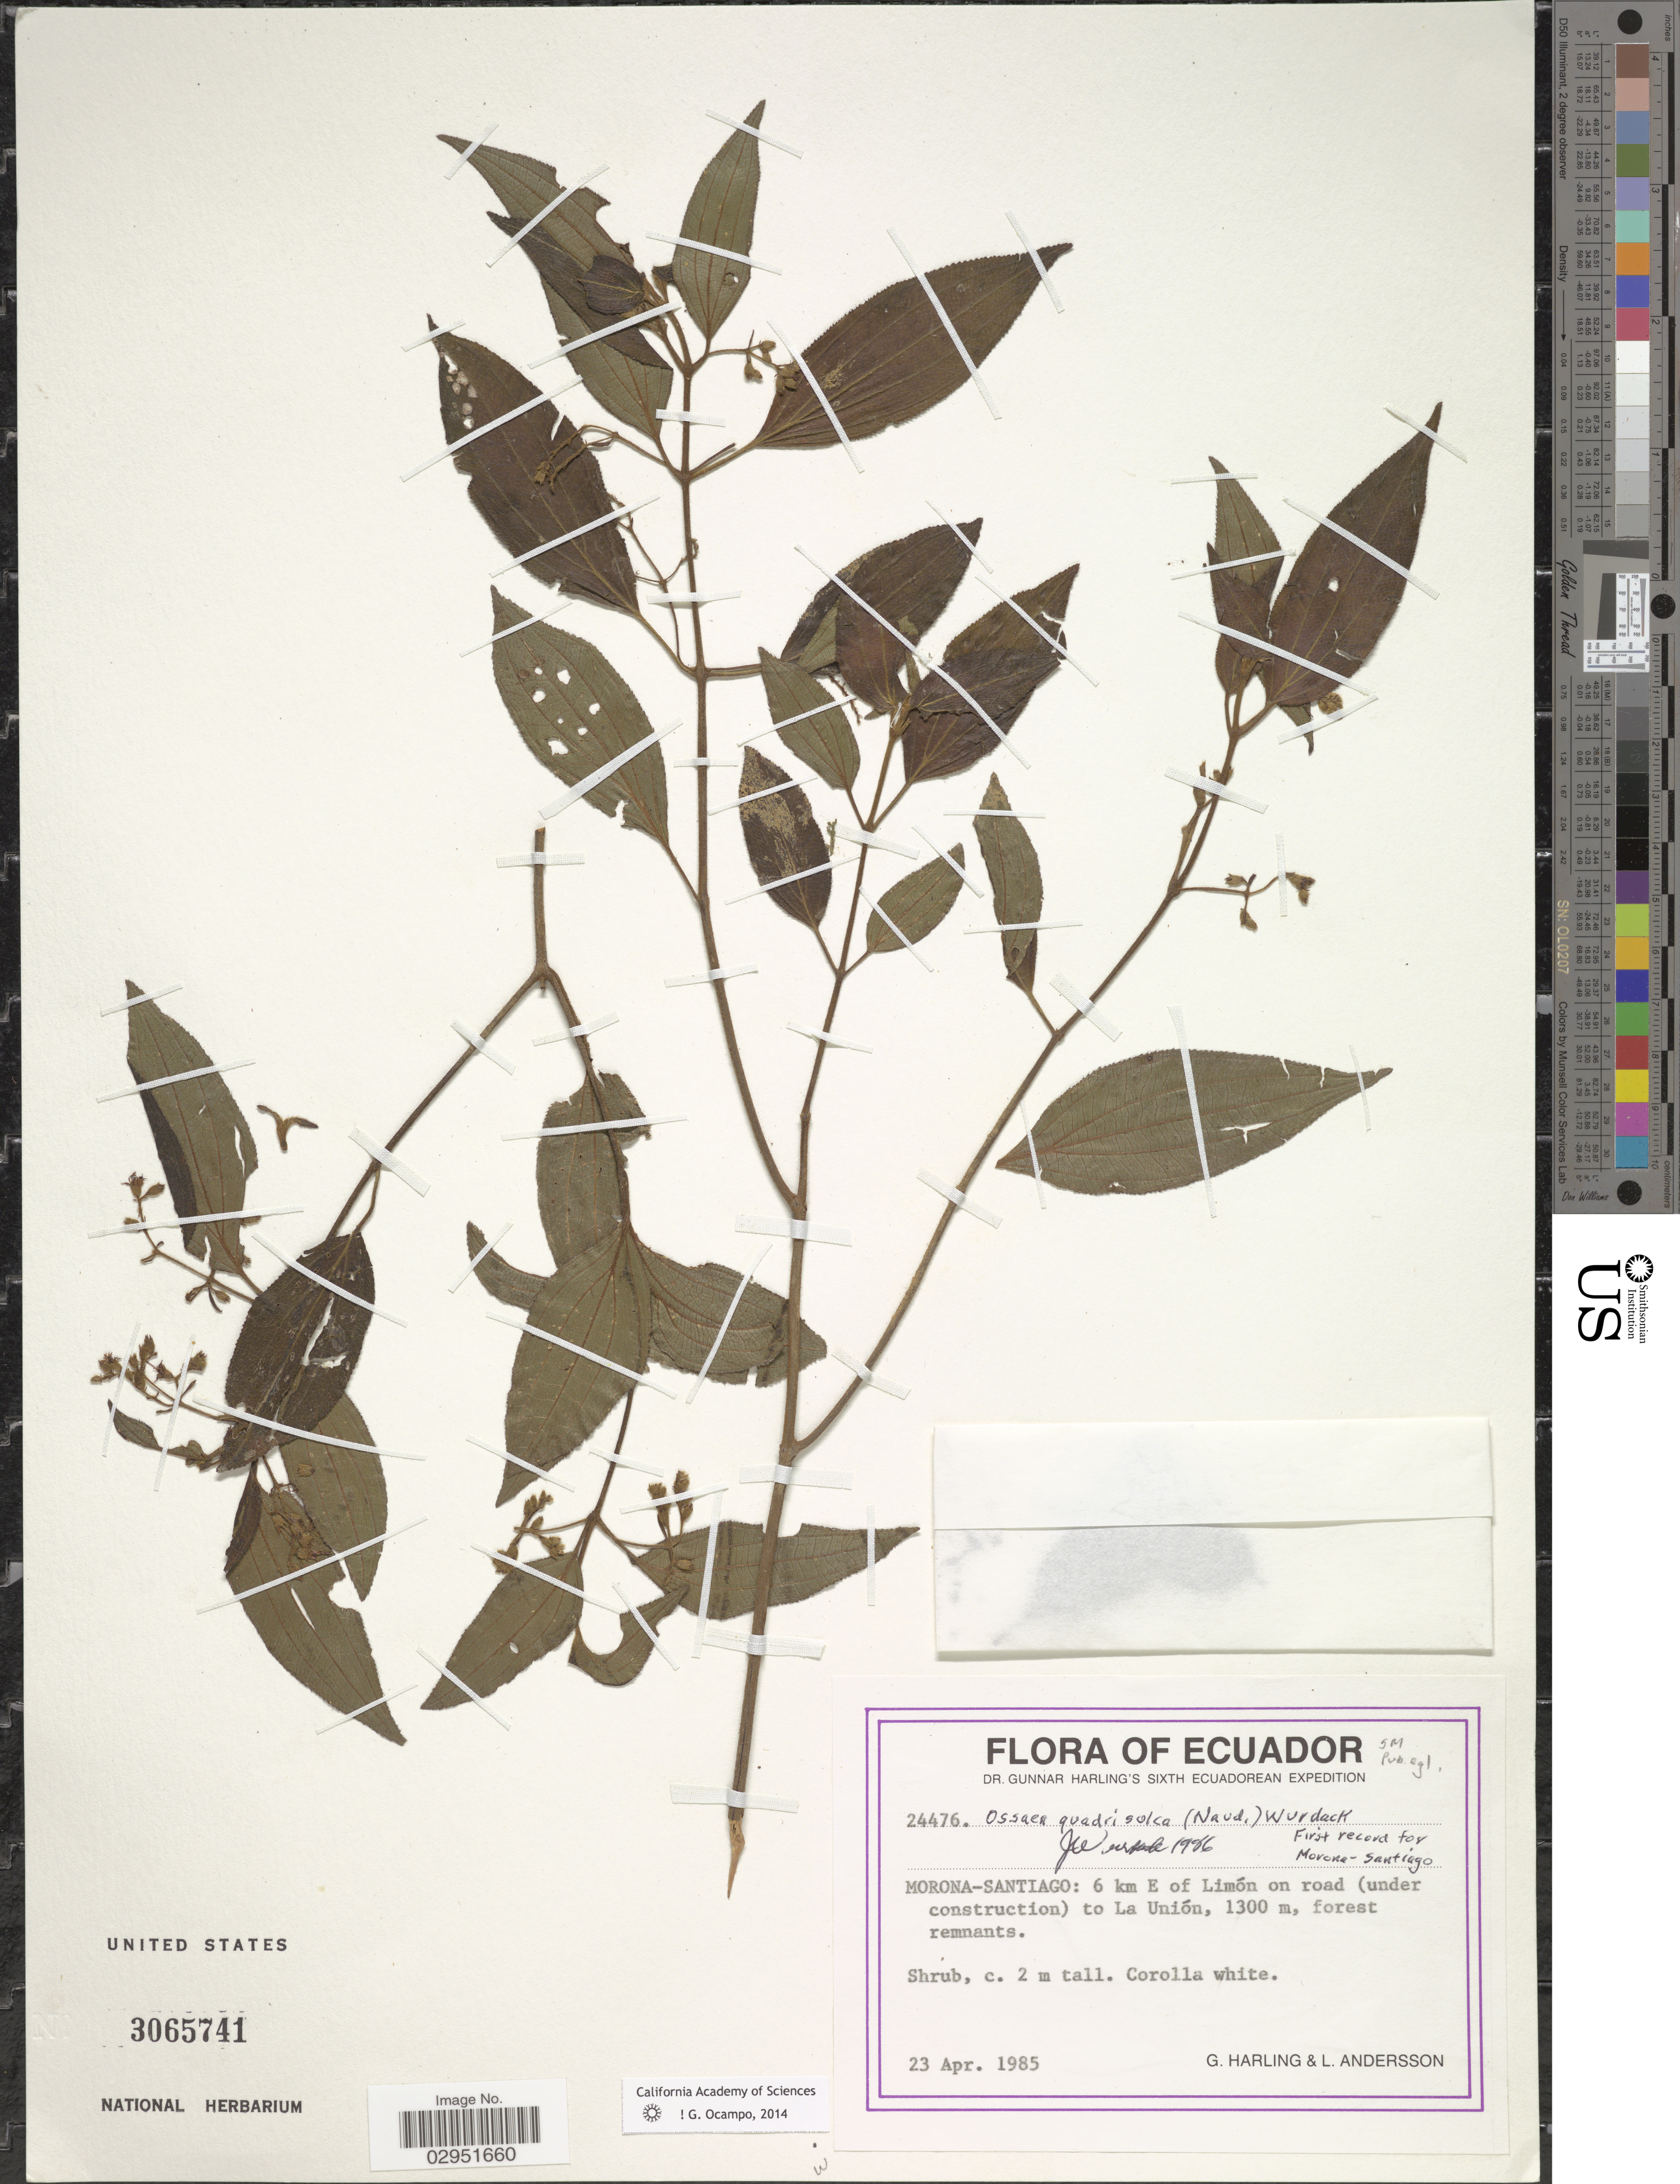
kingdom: Plantae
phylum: Tracheophyta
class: Magnoliopsida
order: Myrtales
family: Melastomataceae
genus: Ossaea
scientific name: Ossaea quadrisulca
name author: (Naudin) Wurdack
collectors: G. Harling & L. Andersson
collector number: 24476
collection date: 1985-04-23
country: Ecuador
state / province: Morona-Santiago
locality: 6 km E of Limón on road (under construction) to La Unión.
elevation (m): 1300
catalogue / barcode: US 3065741